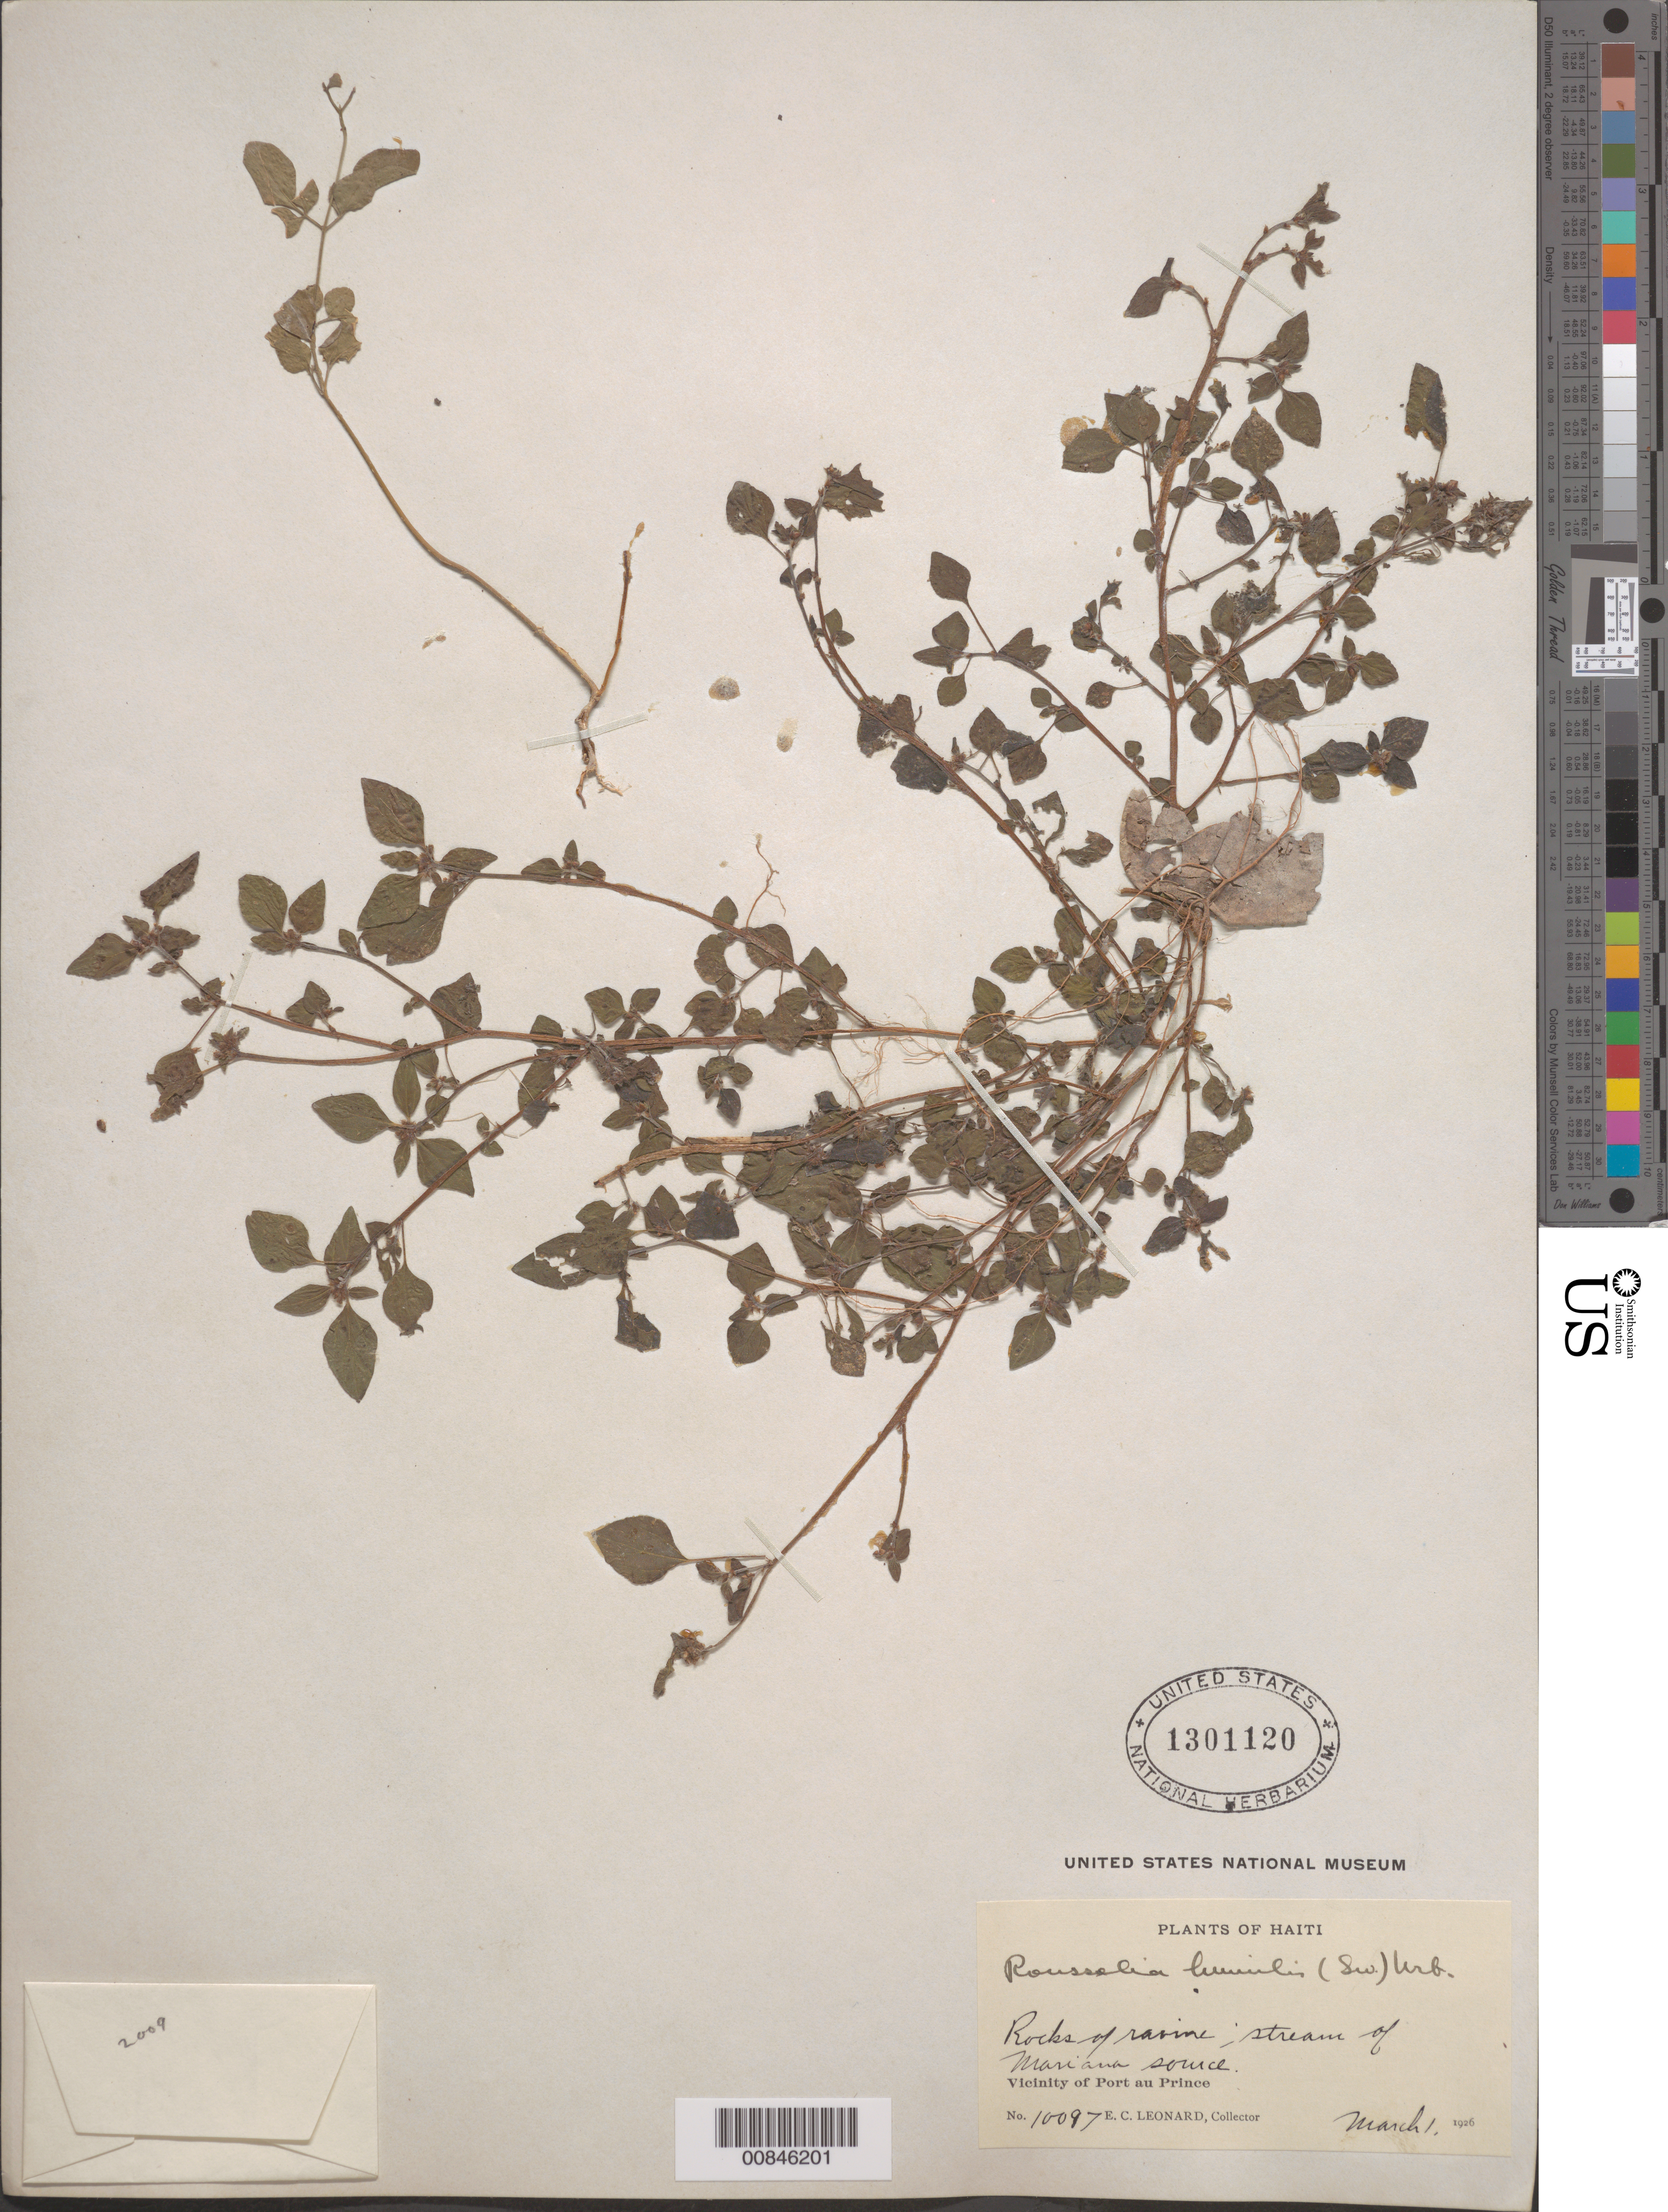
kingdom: Plantae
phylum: Tracheophyta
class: Magnoliopsida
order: Rosales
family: Urticaceae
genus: Rousselia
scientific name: Rousselia humilis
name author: (Sw.) Urb.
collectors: E. C. Leonard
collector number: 10097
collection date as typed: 01 Mar 1926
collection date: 1926-03-01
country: Haiti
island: Hispaniola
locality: Vicinity of Port au Prince. Stream of Mariana source.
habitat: Rocks of ravine.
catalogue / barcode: US 1301120